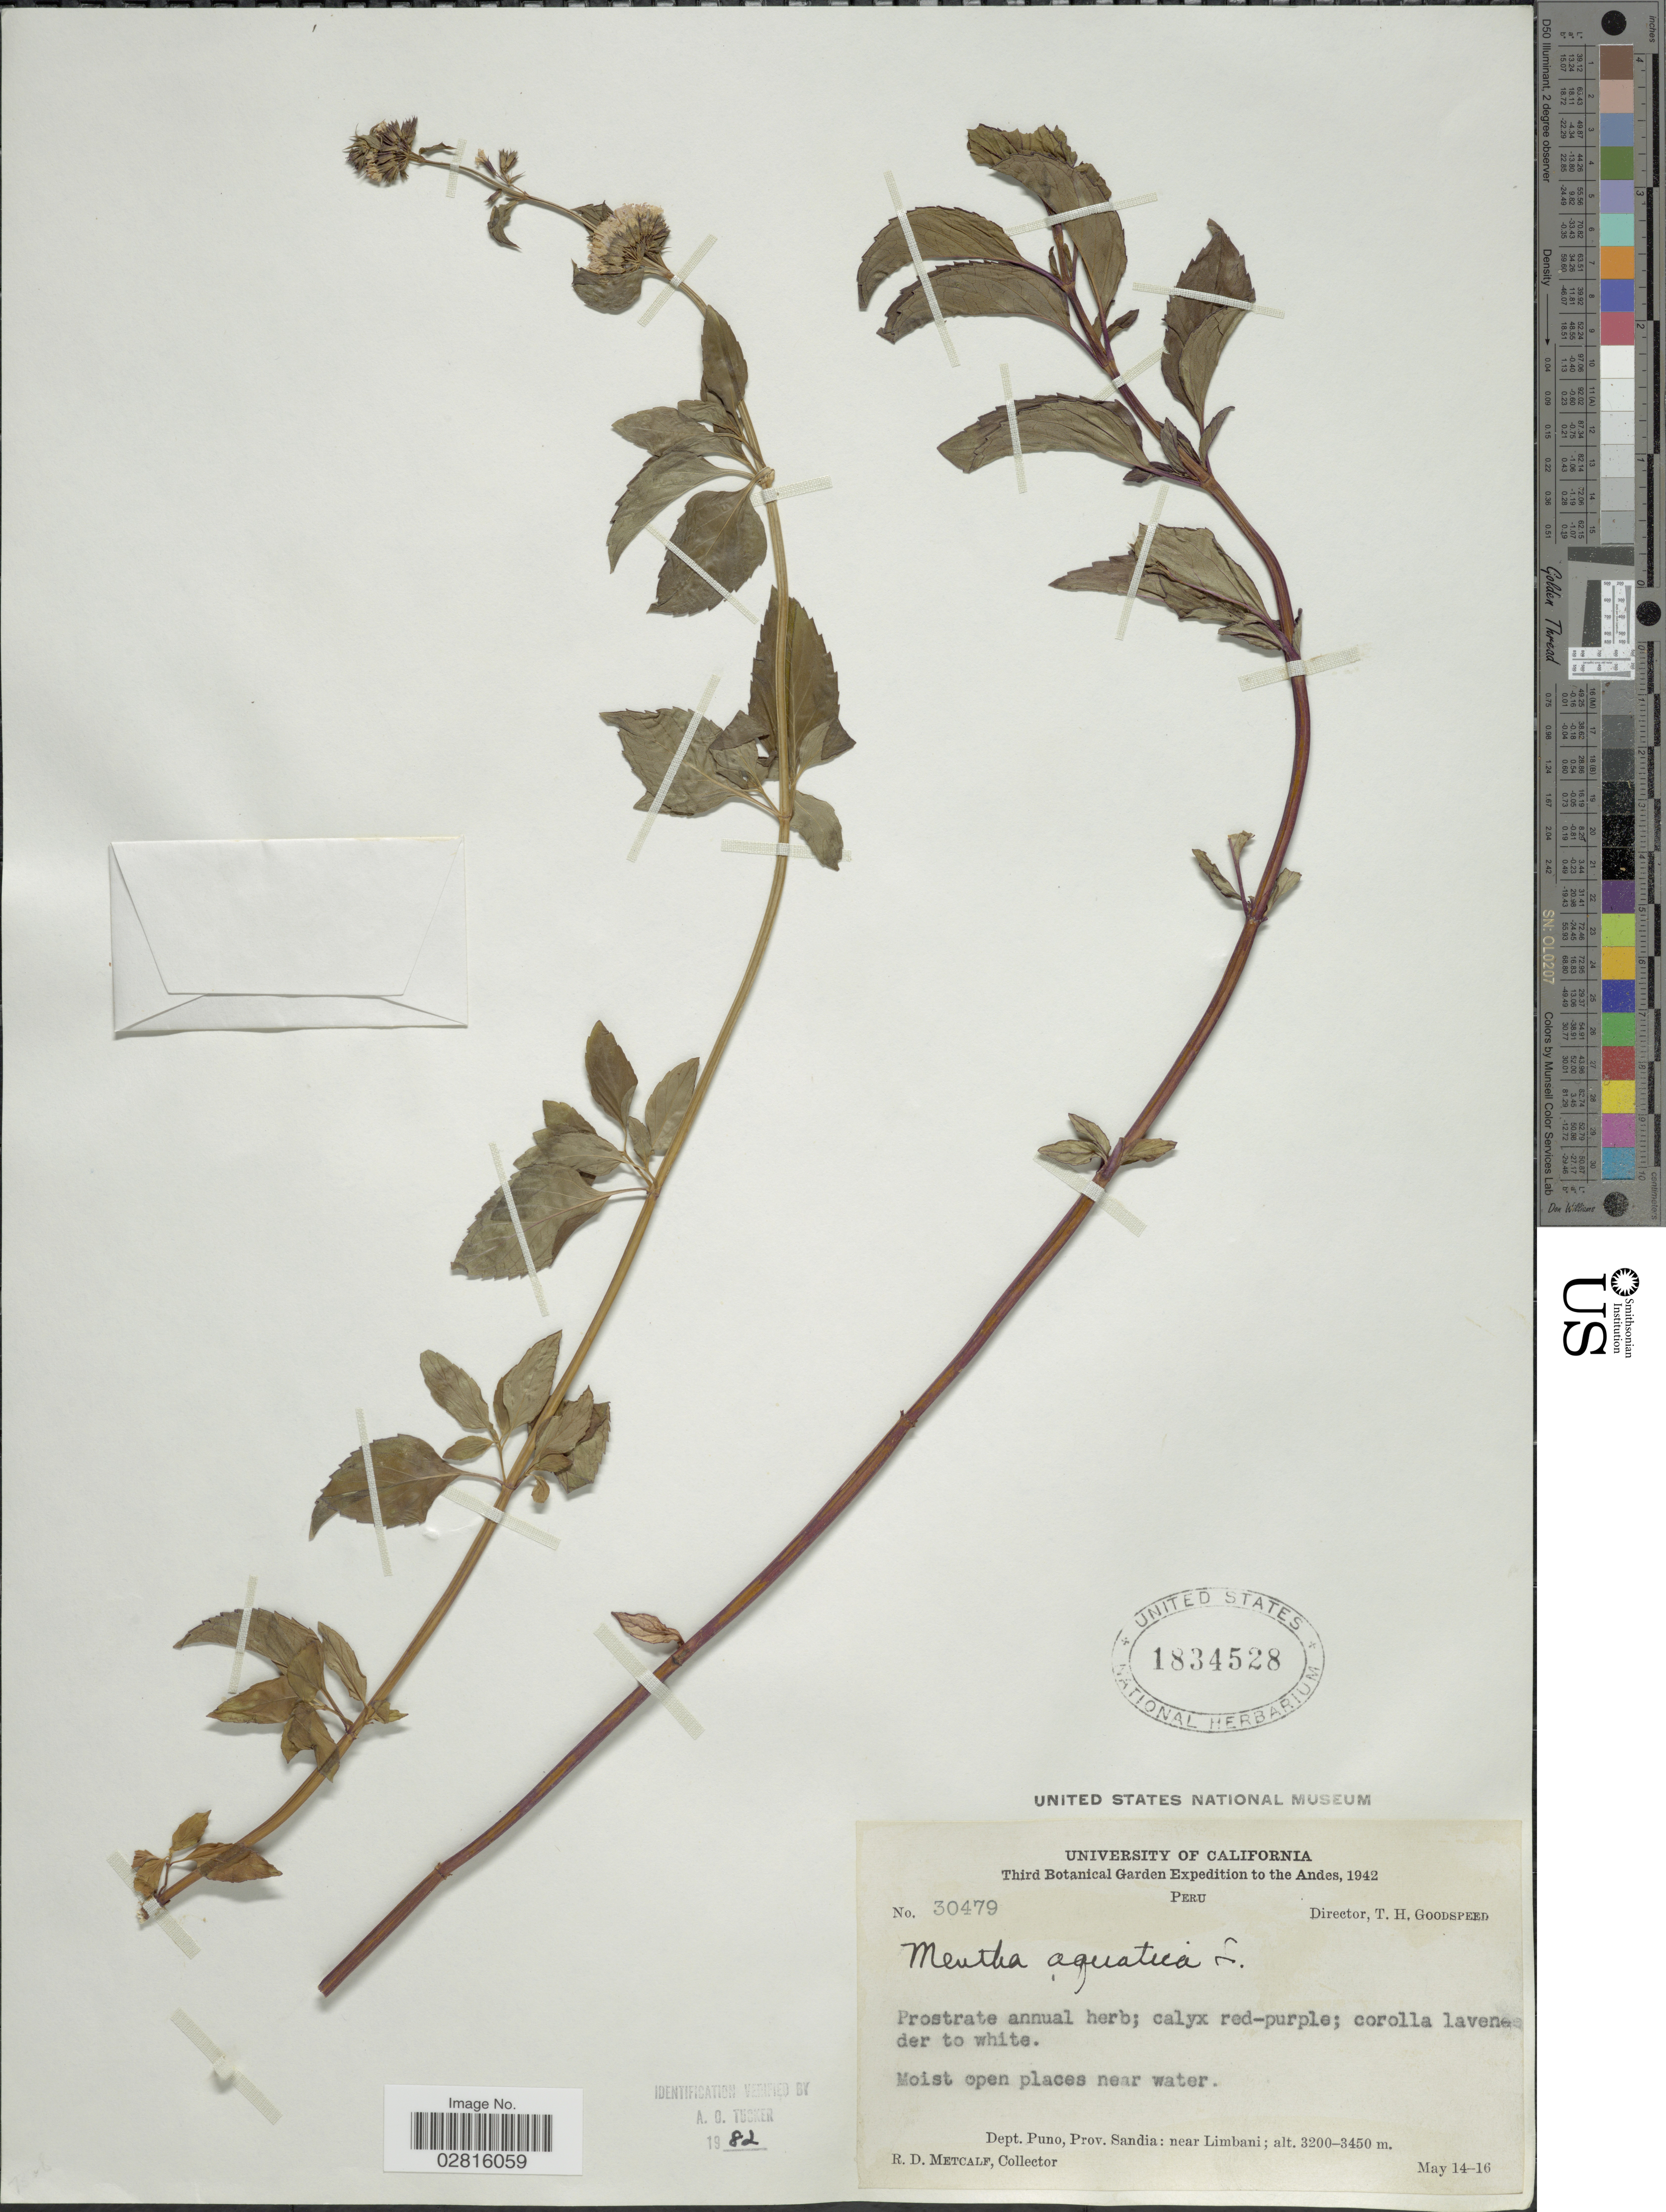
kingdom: Plantae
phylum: Tracheophyta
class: Magnoliopsida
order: Lamiales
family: Lamiaceae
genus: Mentha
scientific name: Mentha aquatica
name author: L.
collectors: R. D. Metcalf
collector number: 30479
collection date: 1942-05-14/1942-05-16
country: Peru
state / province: Puno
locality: Andes. Dept. Puno, Prov. Sandia: near Limbani.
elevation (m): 3200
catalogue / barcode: US 1834528